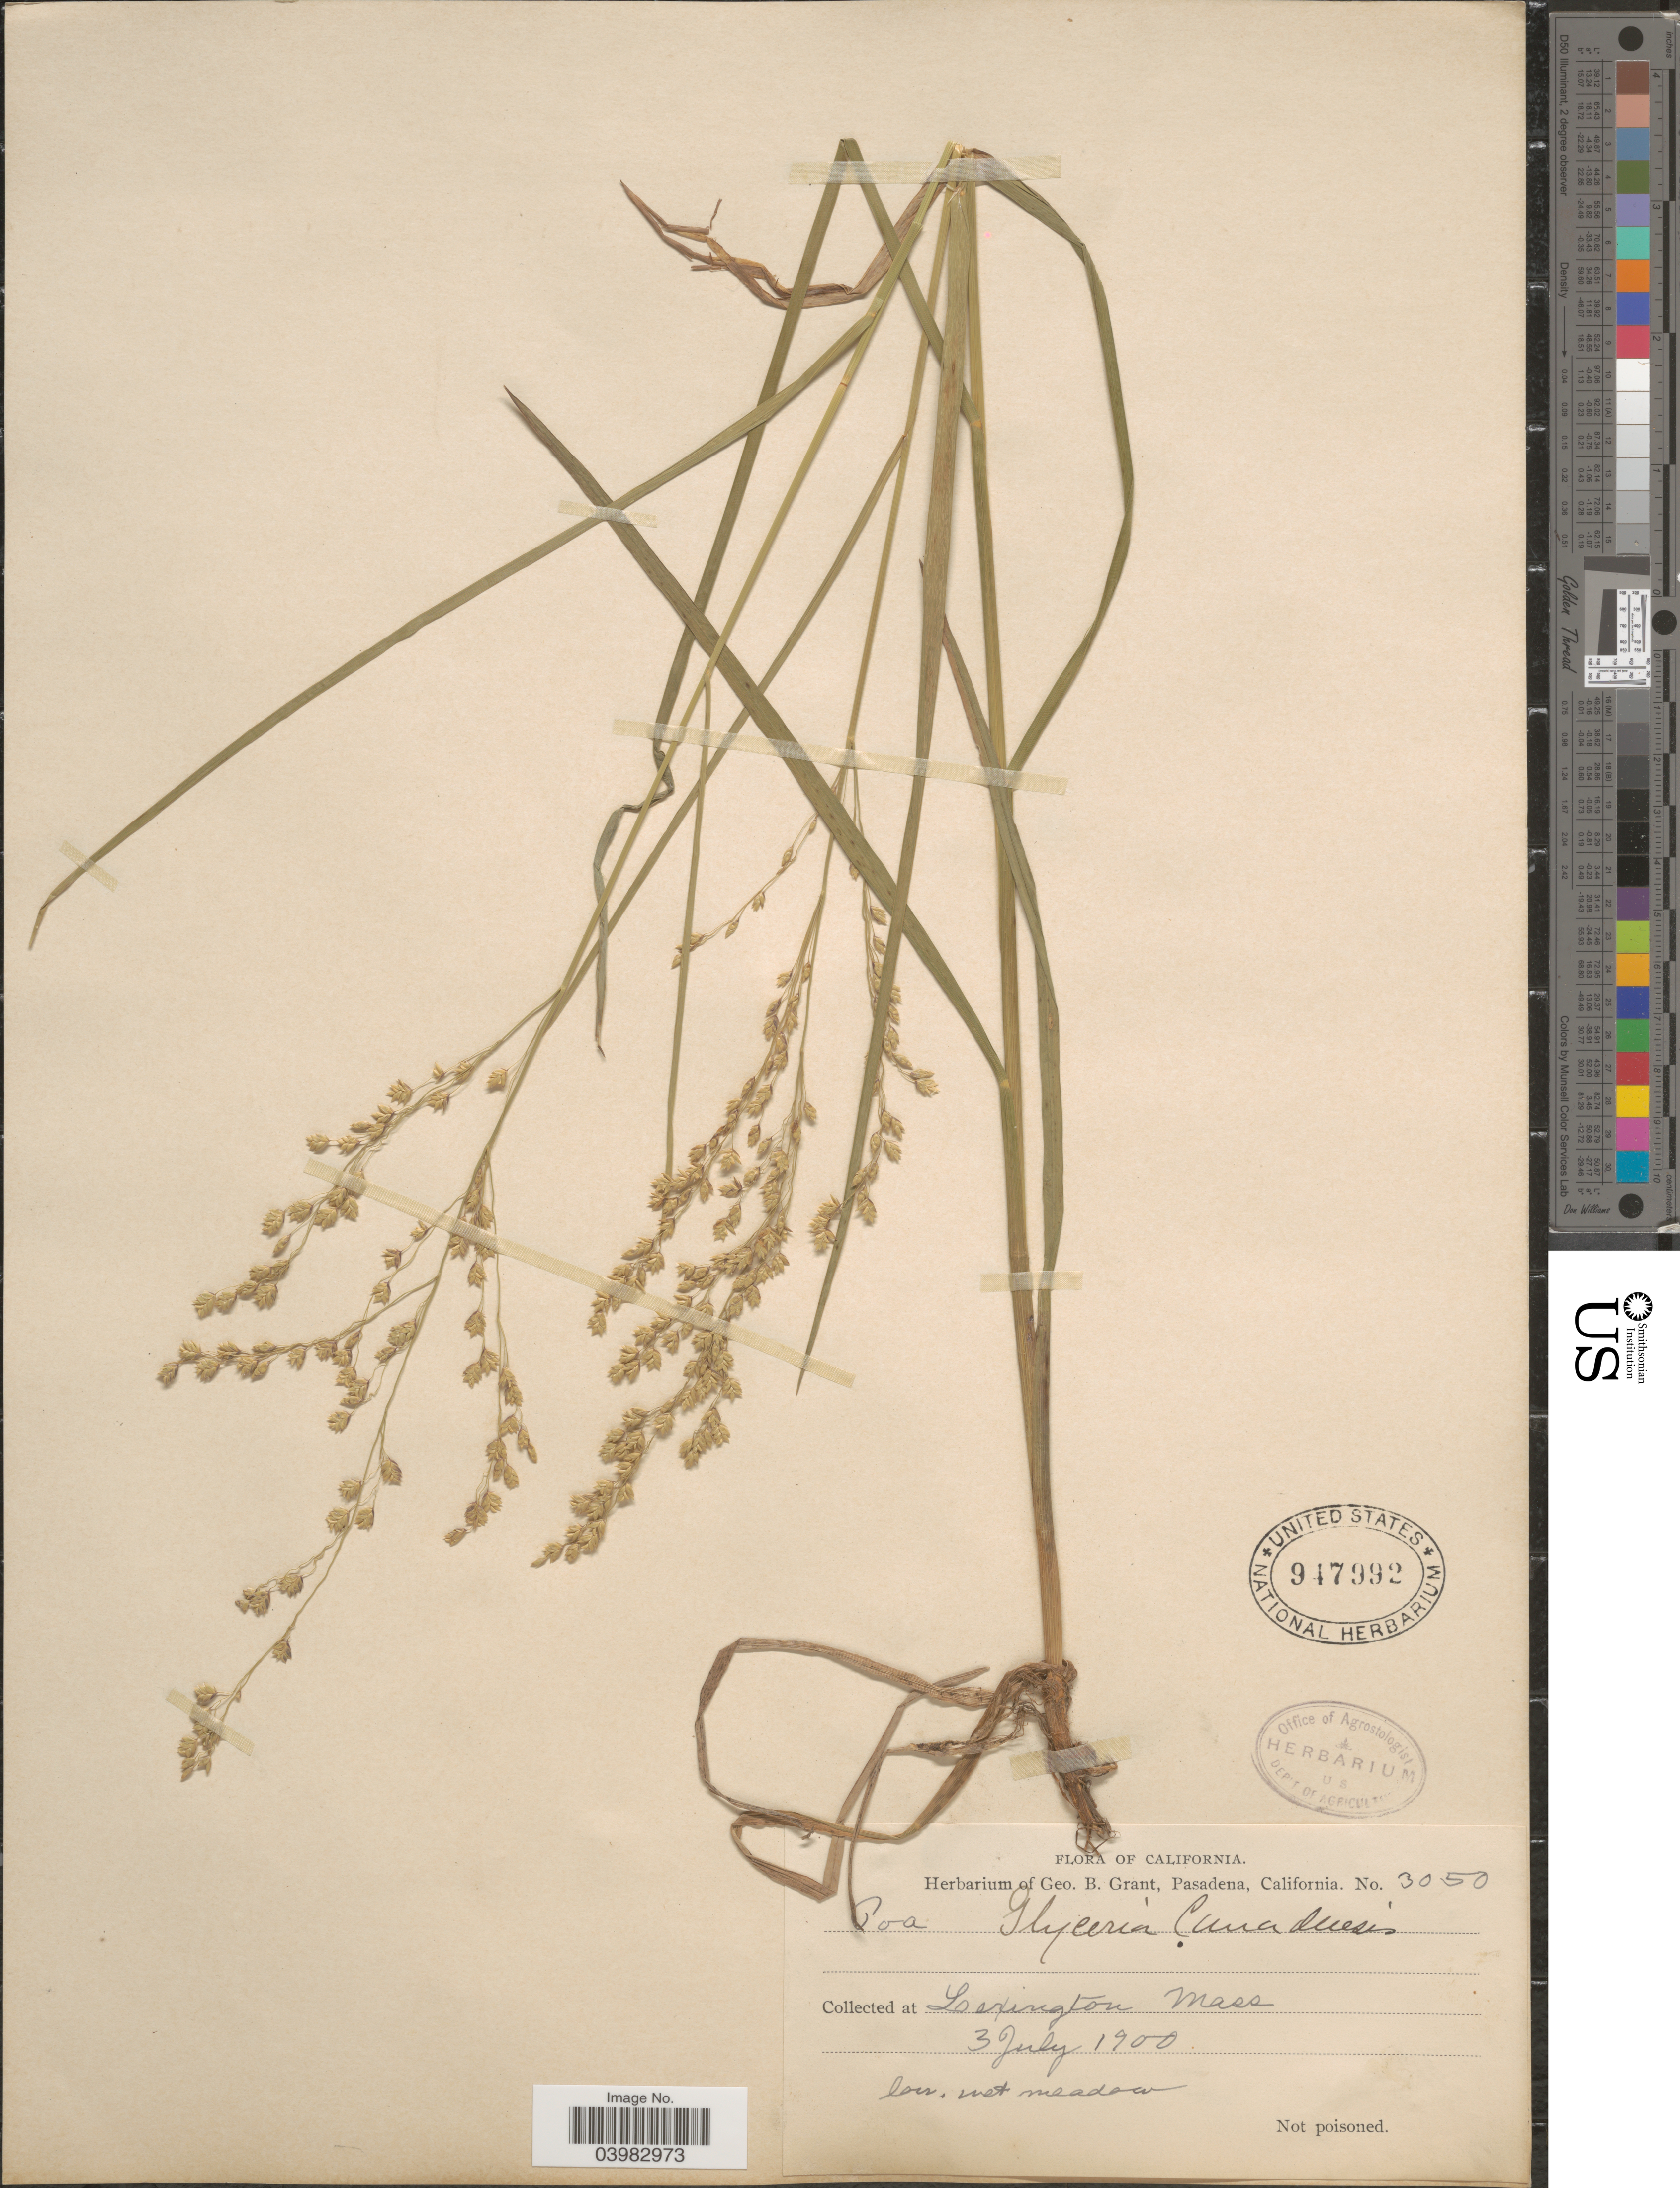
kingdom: Plantae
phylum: Tracheophyta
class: Liliopsida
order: Poales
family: Poaceae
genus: Glyceria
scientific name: Glyceria canadensis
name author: (Michx.) Trin.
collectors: ex herb. Geo. B. Grant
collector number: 3050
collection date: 1900-07-03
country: United States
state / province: Massachusetts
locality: At Lexington.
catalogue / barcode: US 947992